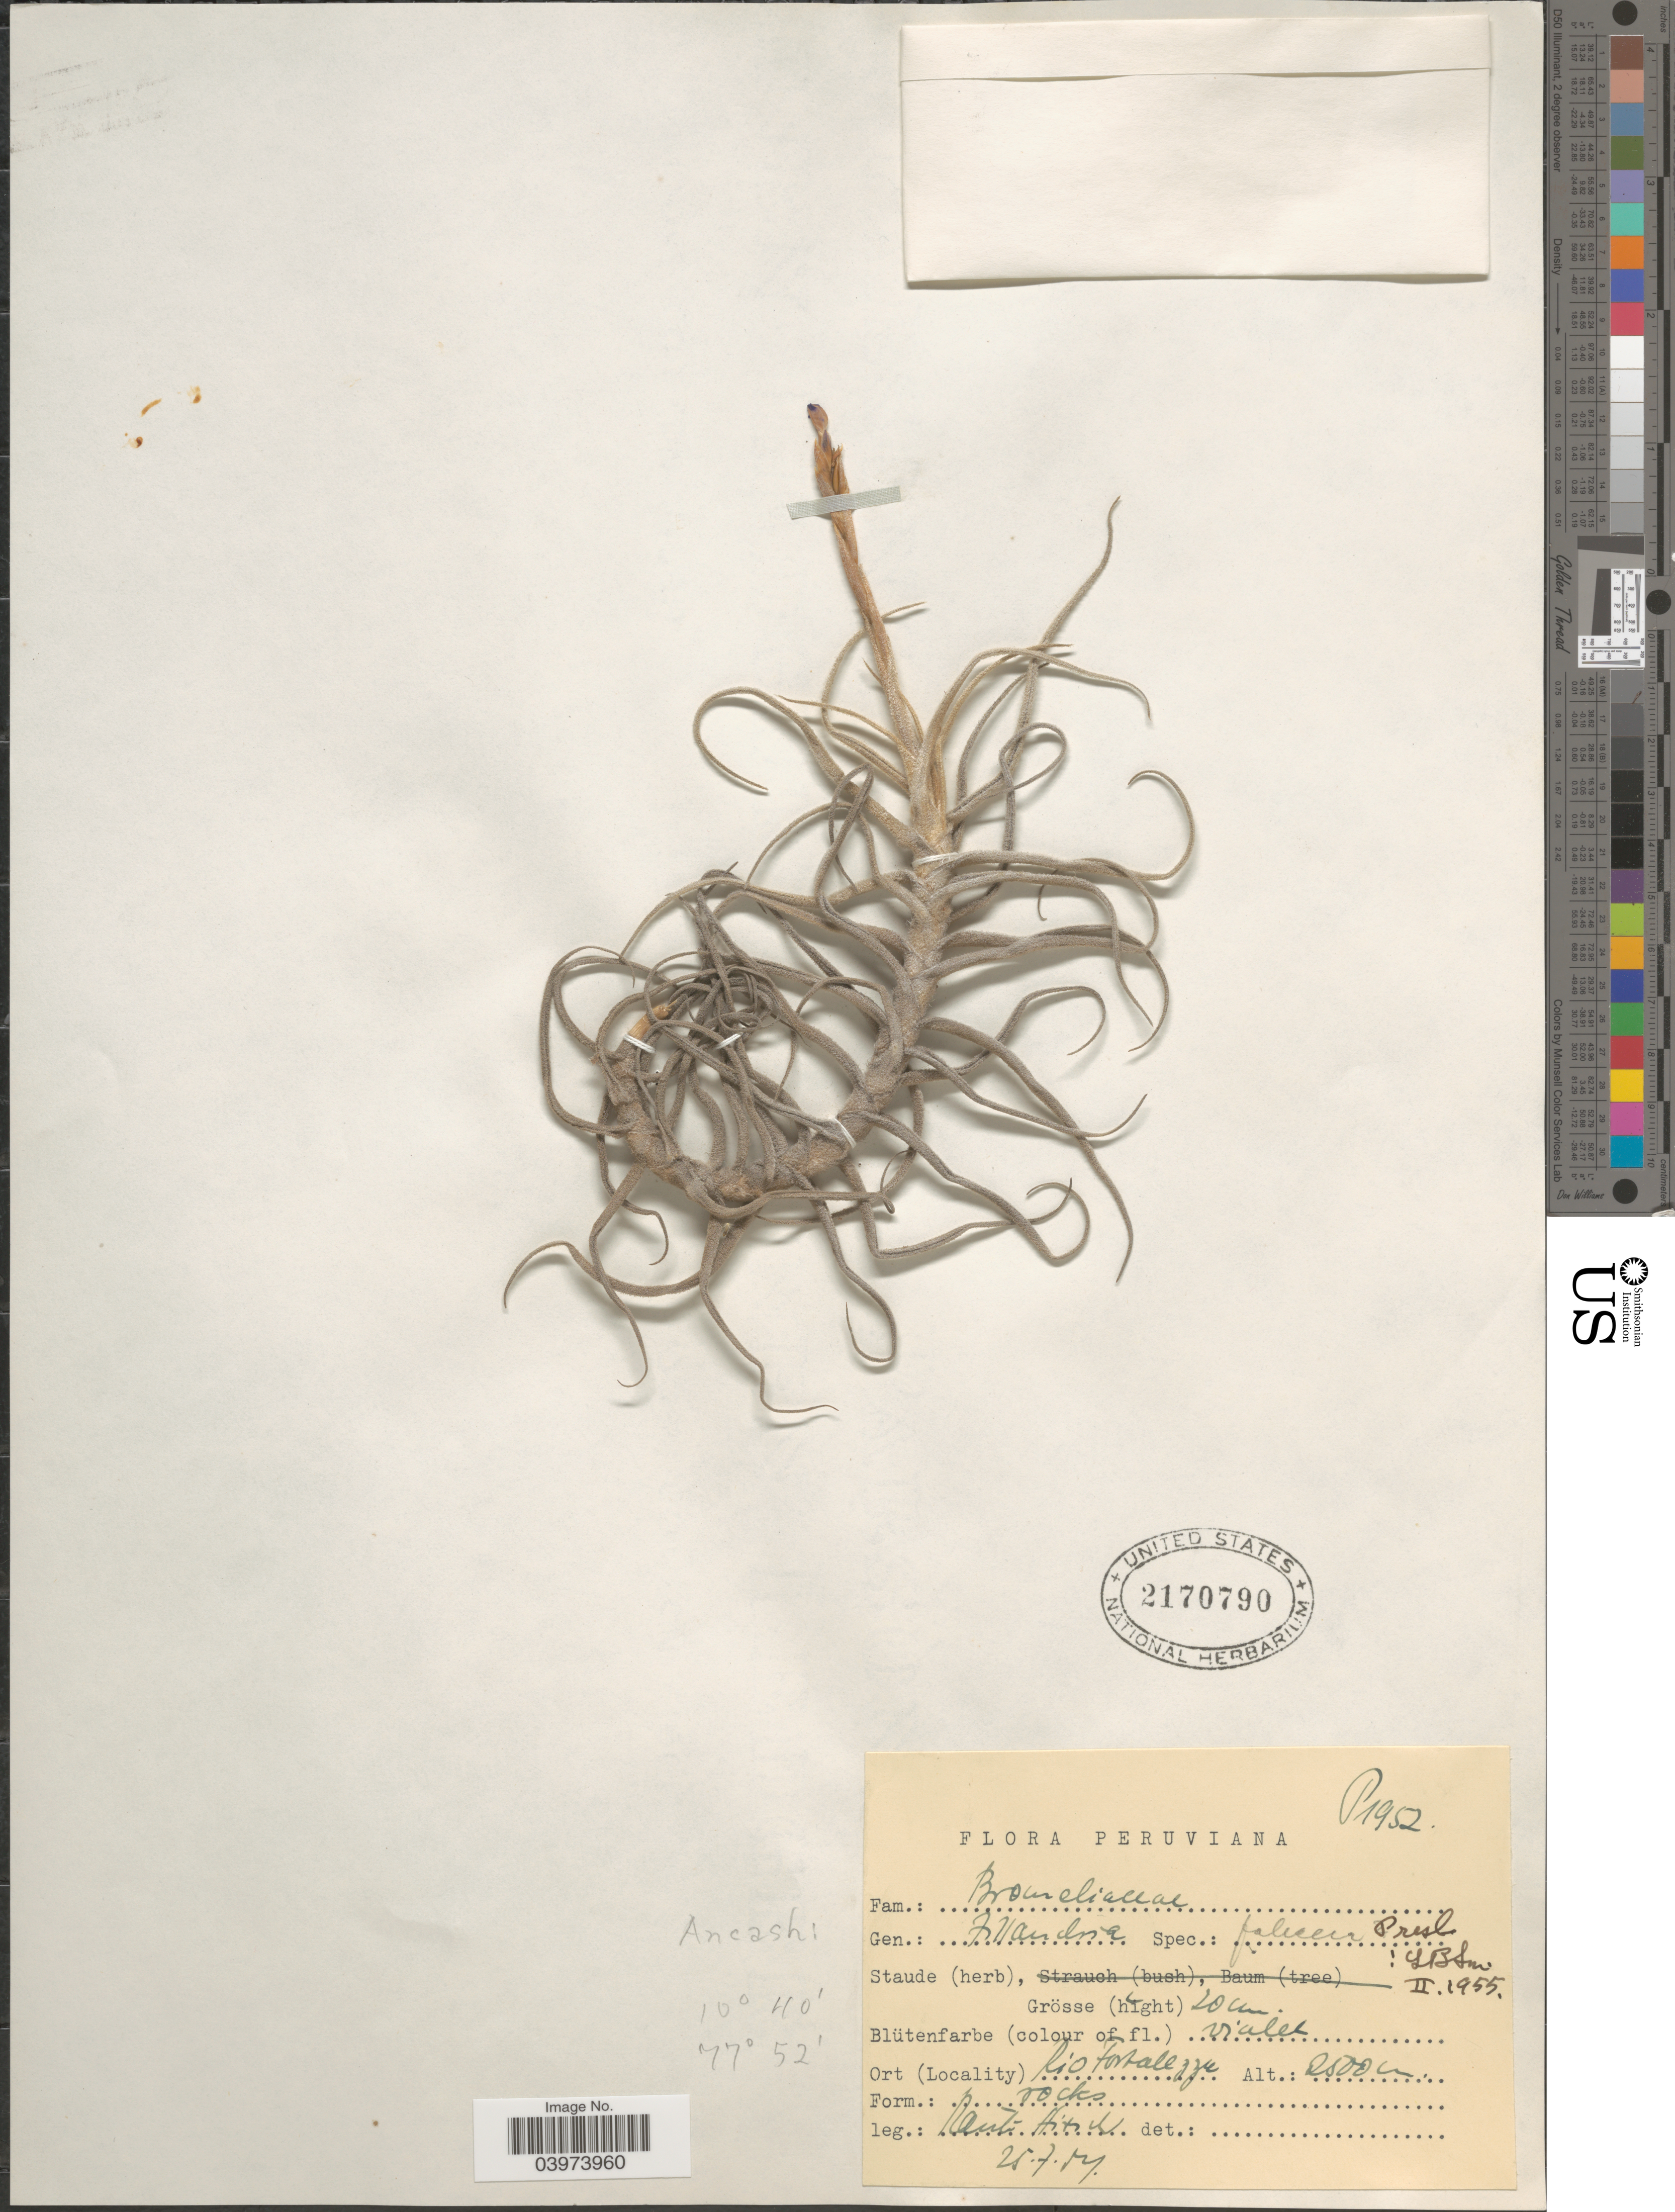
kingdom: Plantae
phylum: Tracheophyta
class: Liliopsida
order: Poales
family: Bromeliaceae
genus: Tillandsia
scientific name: Tillandsia paleacea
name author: C. Presl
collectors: -. Rauh & Hirsch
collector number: P1952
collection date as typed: Transcribed d/m/y: 25/7/54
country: Peru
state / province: Ancash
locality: Rio Fortaleza.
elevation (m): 2500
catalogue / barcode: US 2170790